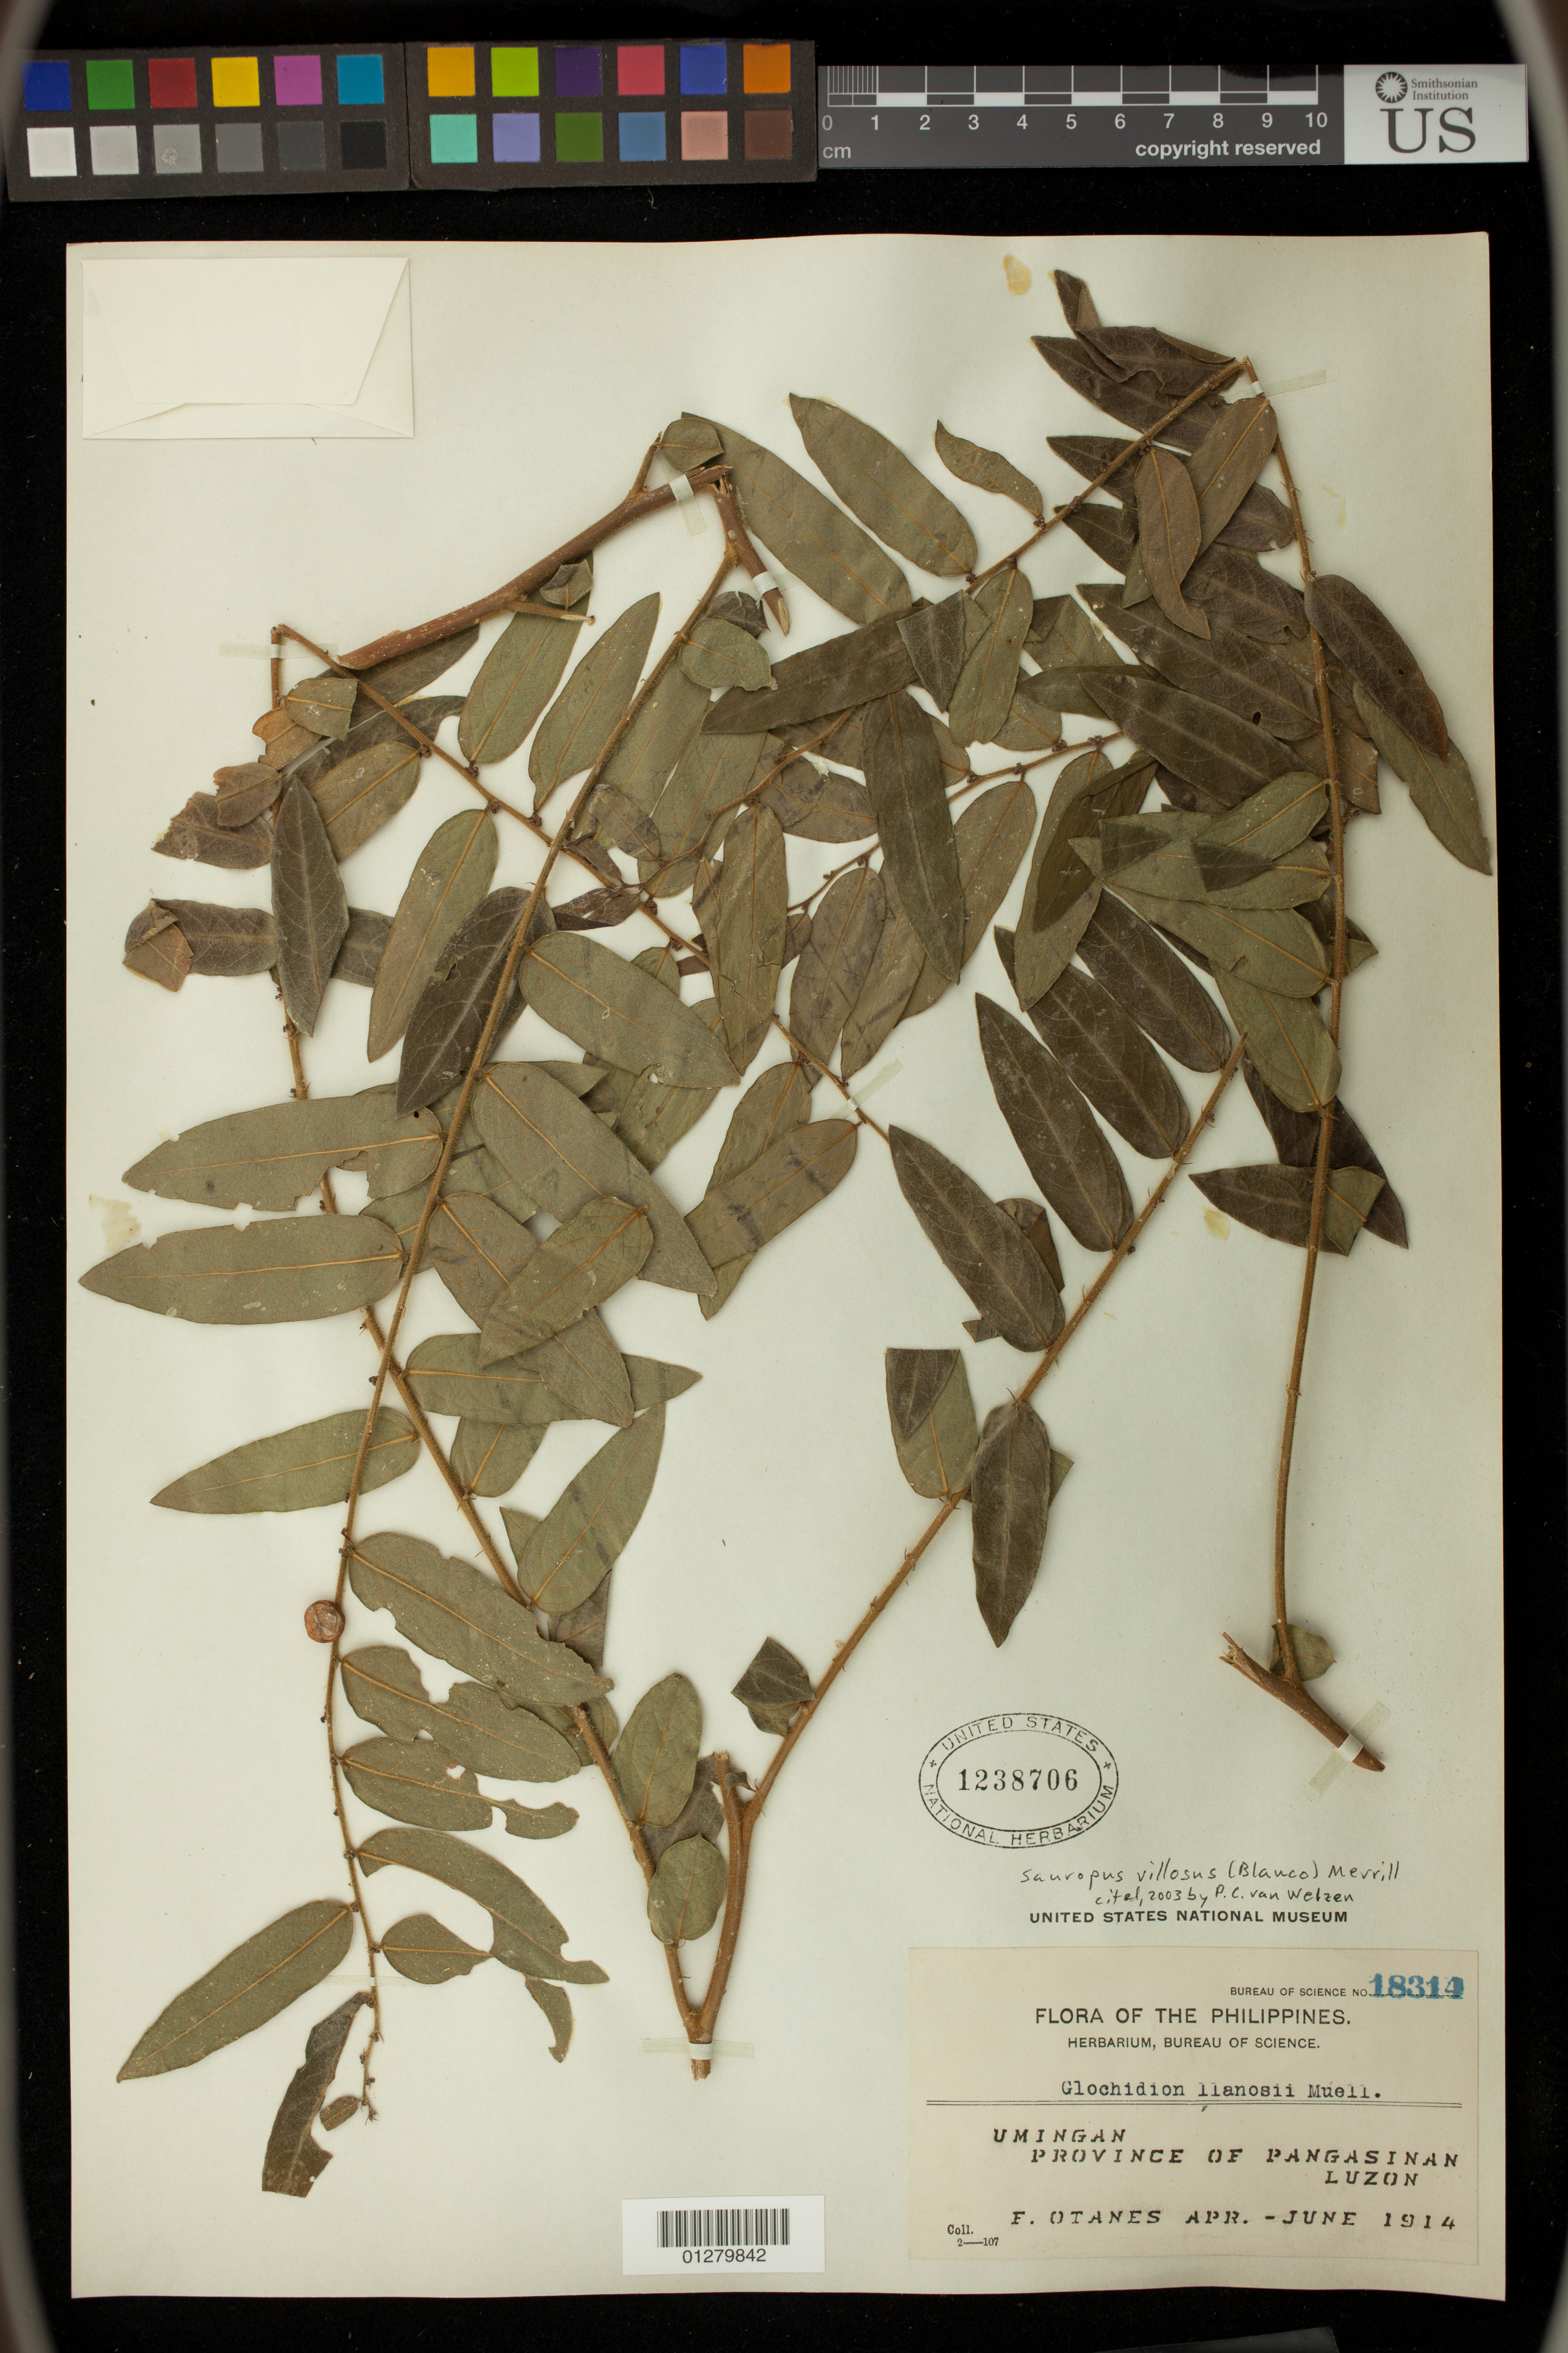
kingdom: Plantae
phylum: Tracheophyta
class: Magnoliopsida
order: Malpighiales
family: Phyllanthaceae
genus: Sauropus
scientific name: Sauropus villosus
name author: (Blanco) Merr.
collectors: F. Otanes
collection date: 1914-04/1914-06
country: Philippines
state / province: Ilocos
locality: Umigan,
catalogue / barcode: US 1238706